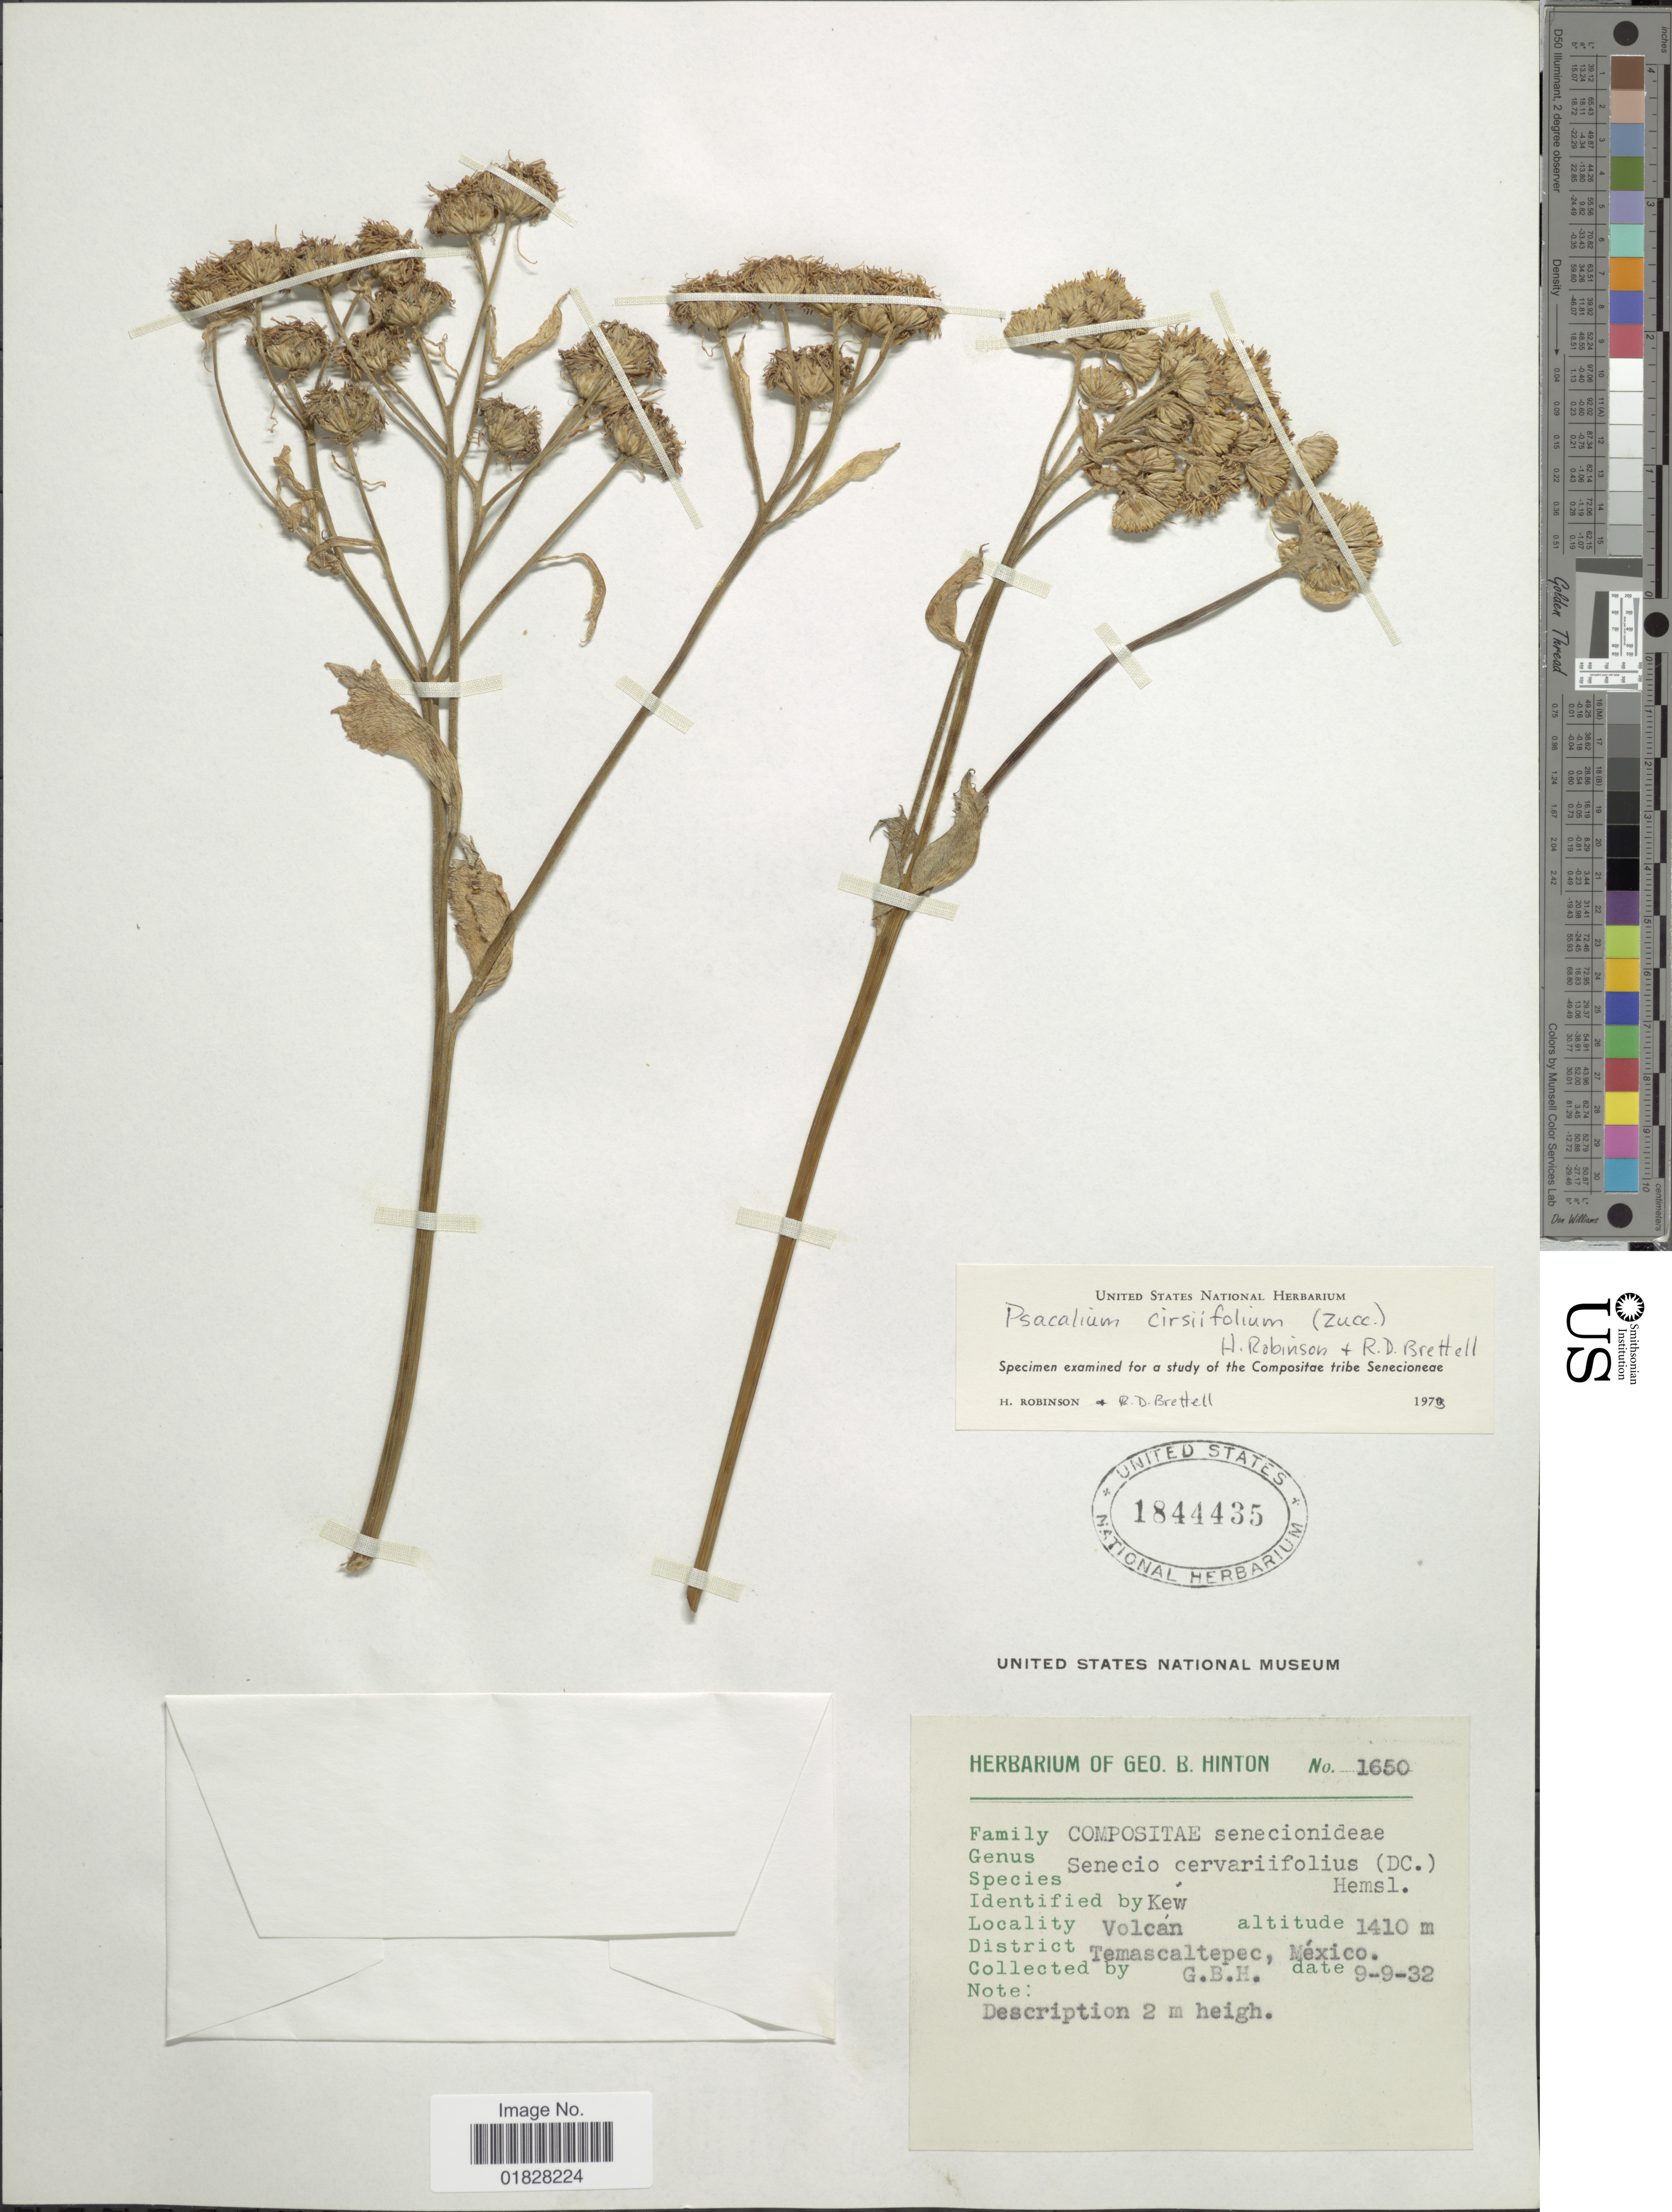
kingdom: Plantae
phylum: Tracheophyta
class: Magnoliopsida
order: Asterales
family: Asteraceae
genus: Psacalium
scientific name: Psacalium cirsiifolium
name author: (Zucc.) H. Rob. & Brettell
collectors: G. B. Hinton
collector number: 1650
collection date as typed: Transcribed d/m/y: 9/9/32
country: Mexico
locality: Volcán. District Temascaltepec, México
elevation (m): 1410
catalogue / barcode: US 1844435